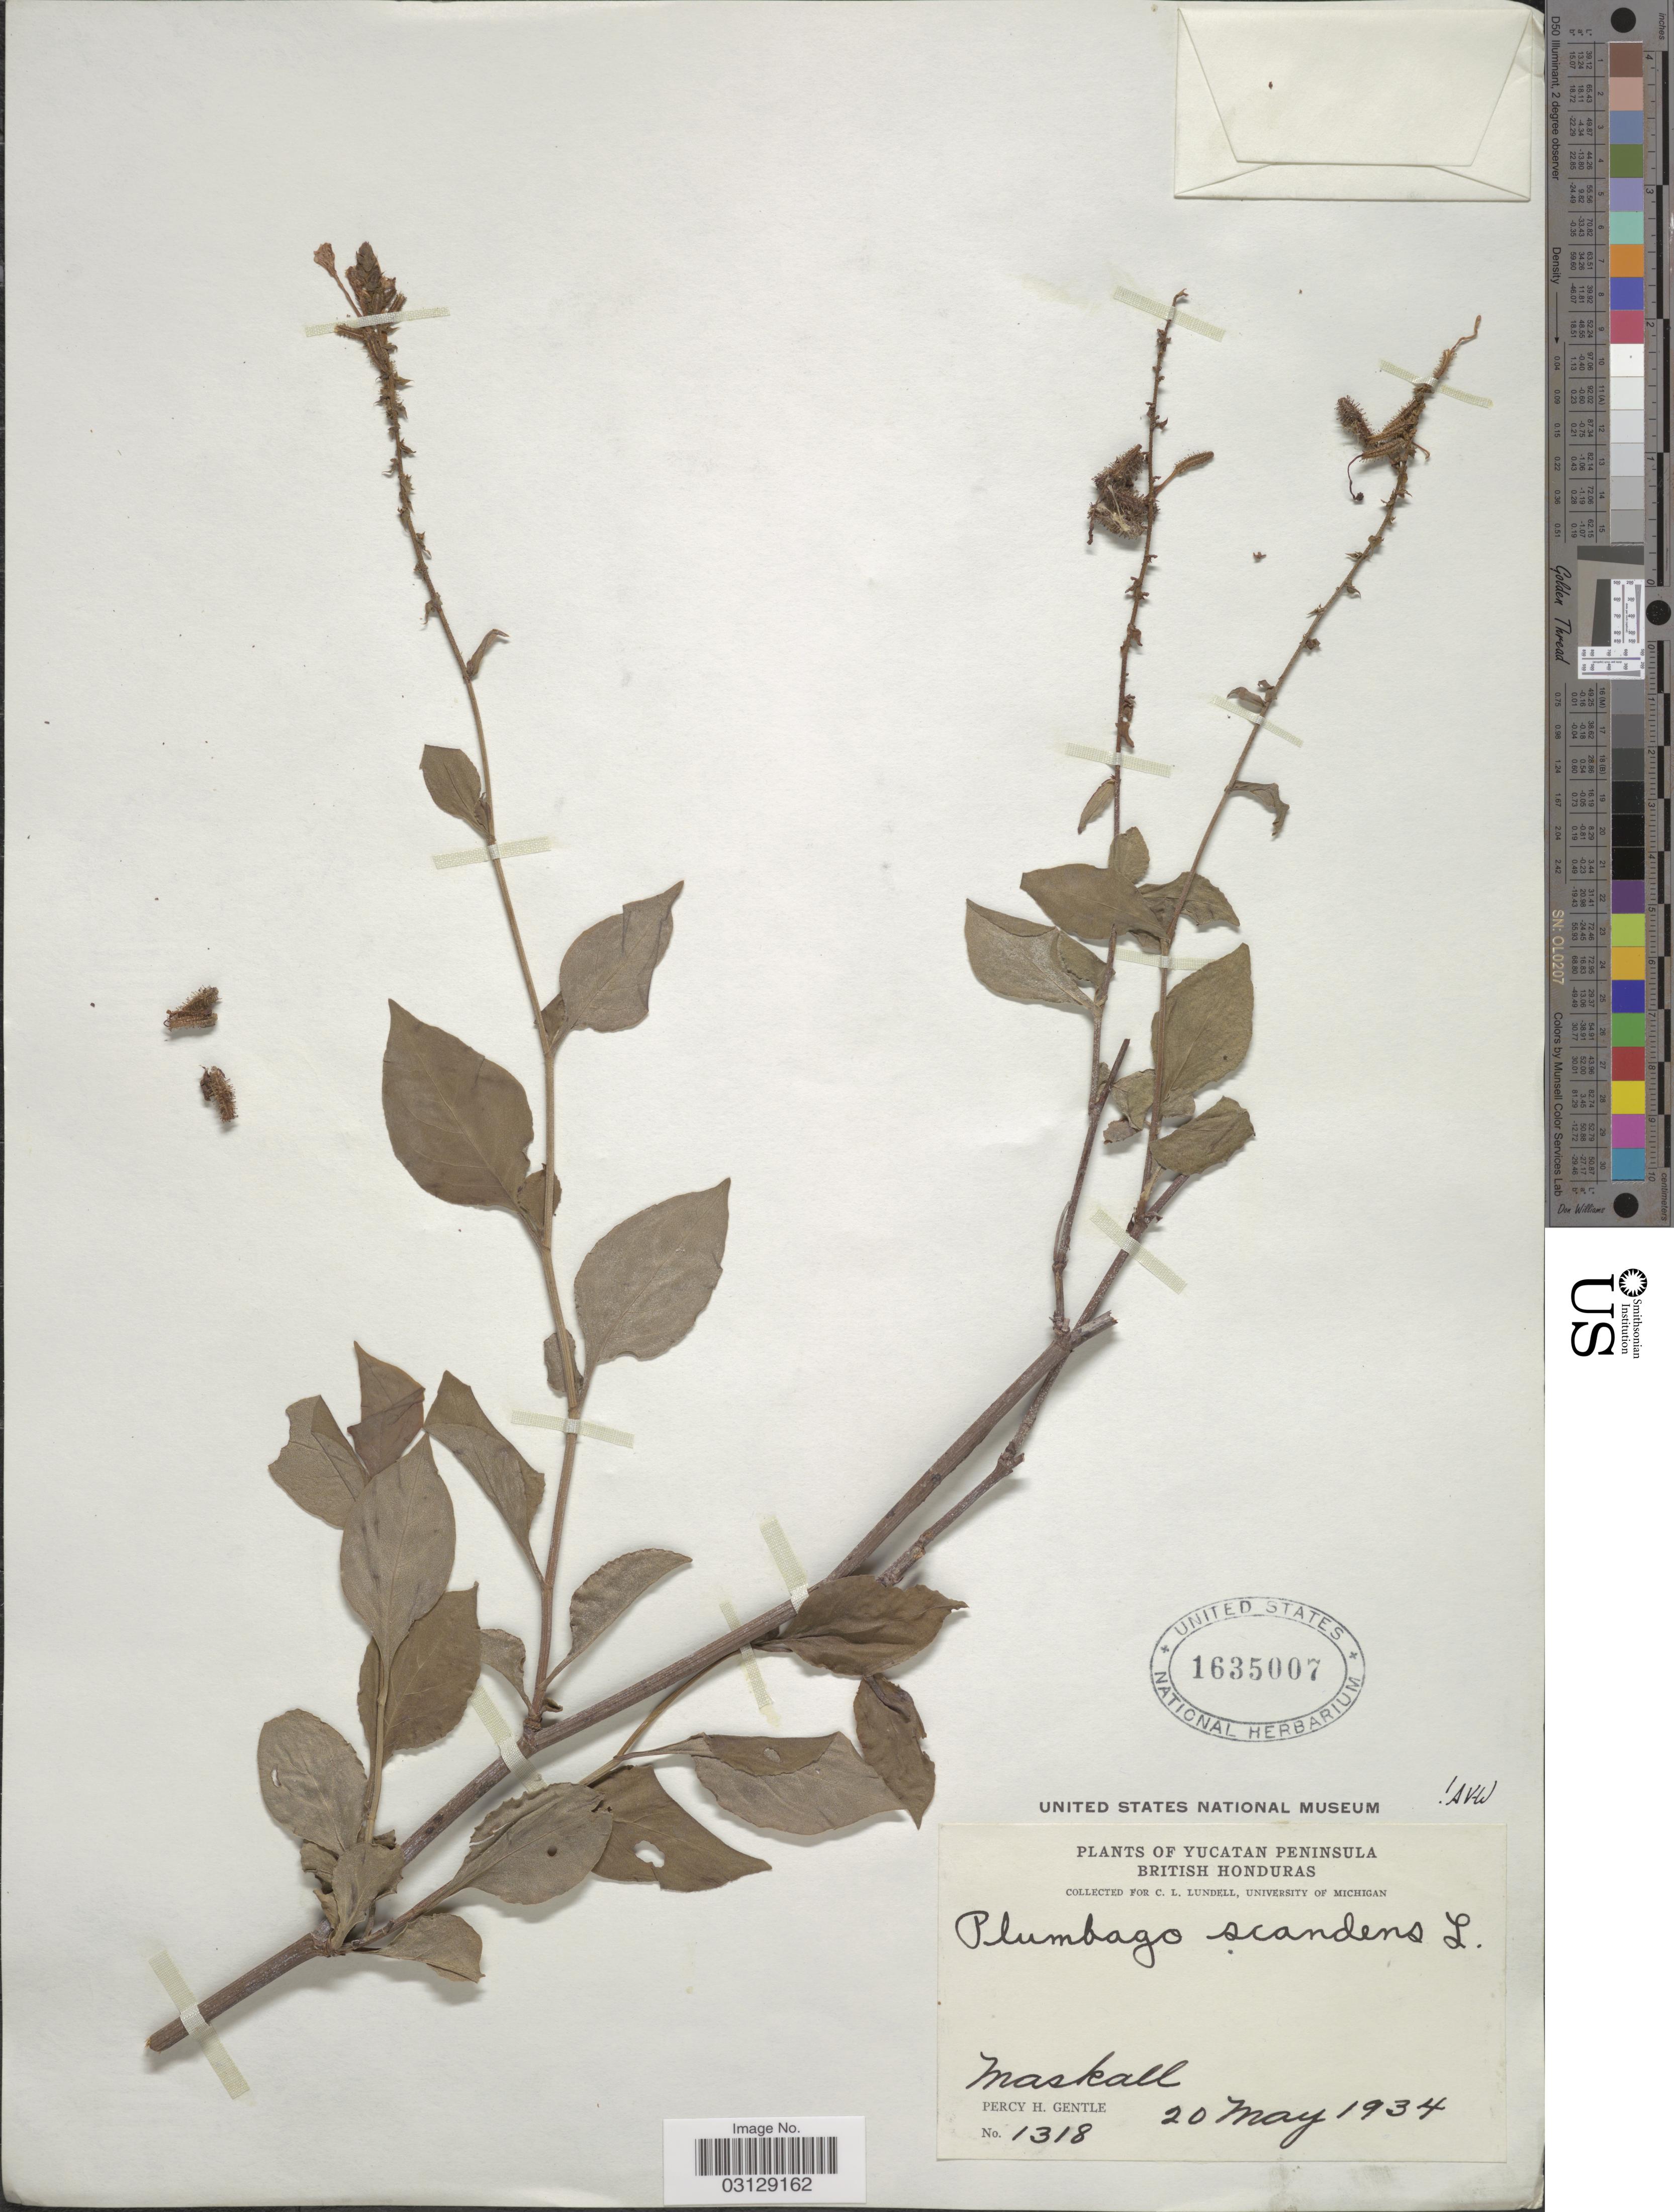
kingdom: Plantae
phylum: Tracheophyta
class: Magnoliopsida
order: Caryophyllales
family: Plumbaginaceae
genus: Plumbago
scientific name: Plumbago scandens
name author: L.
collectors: P. H. Gentle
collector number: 1318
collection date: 1934-05-20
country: Belize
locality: Yucatan Peninsula. British Honduras. Maskall.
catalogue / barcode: US 1635007